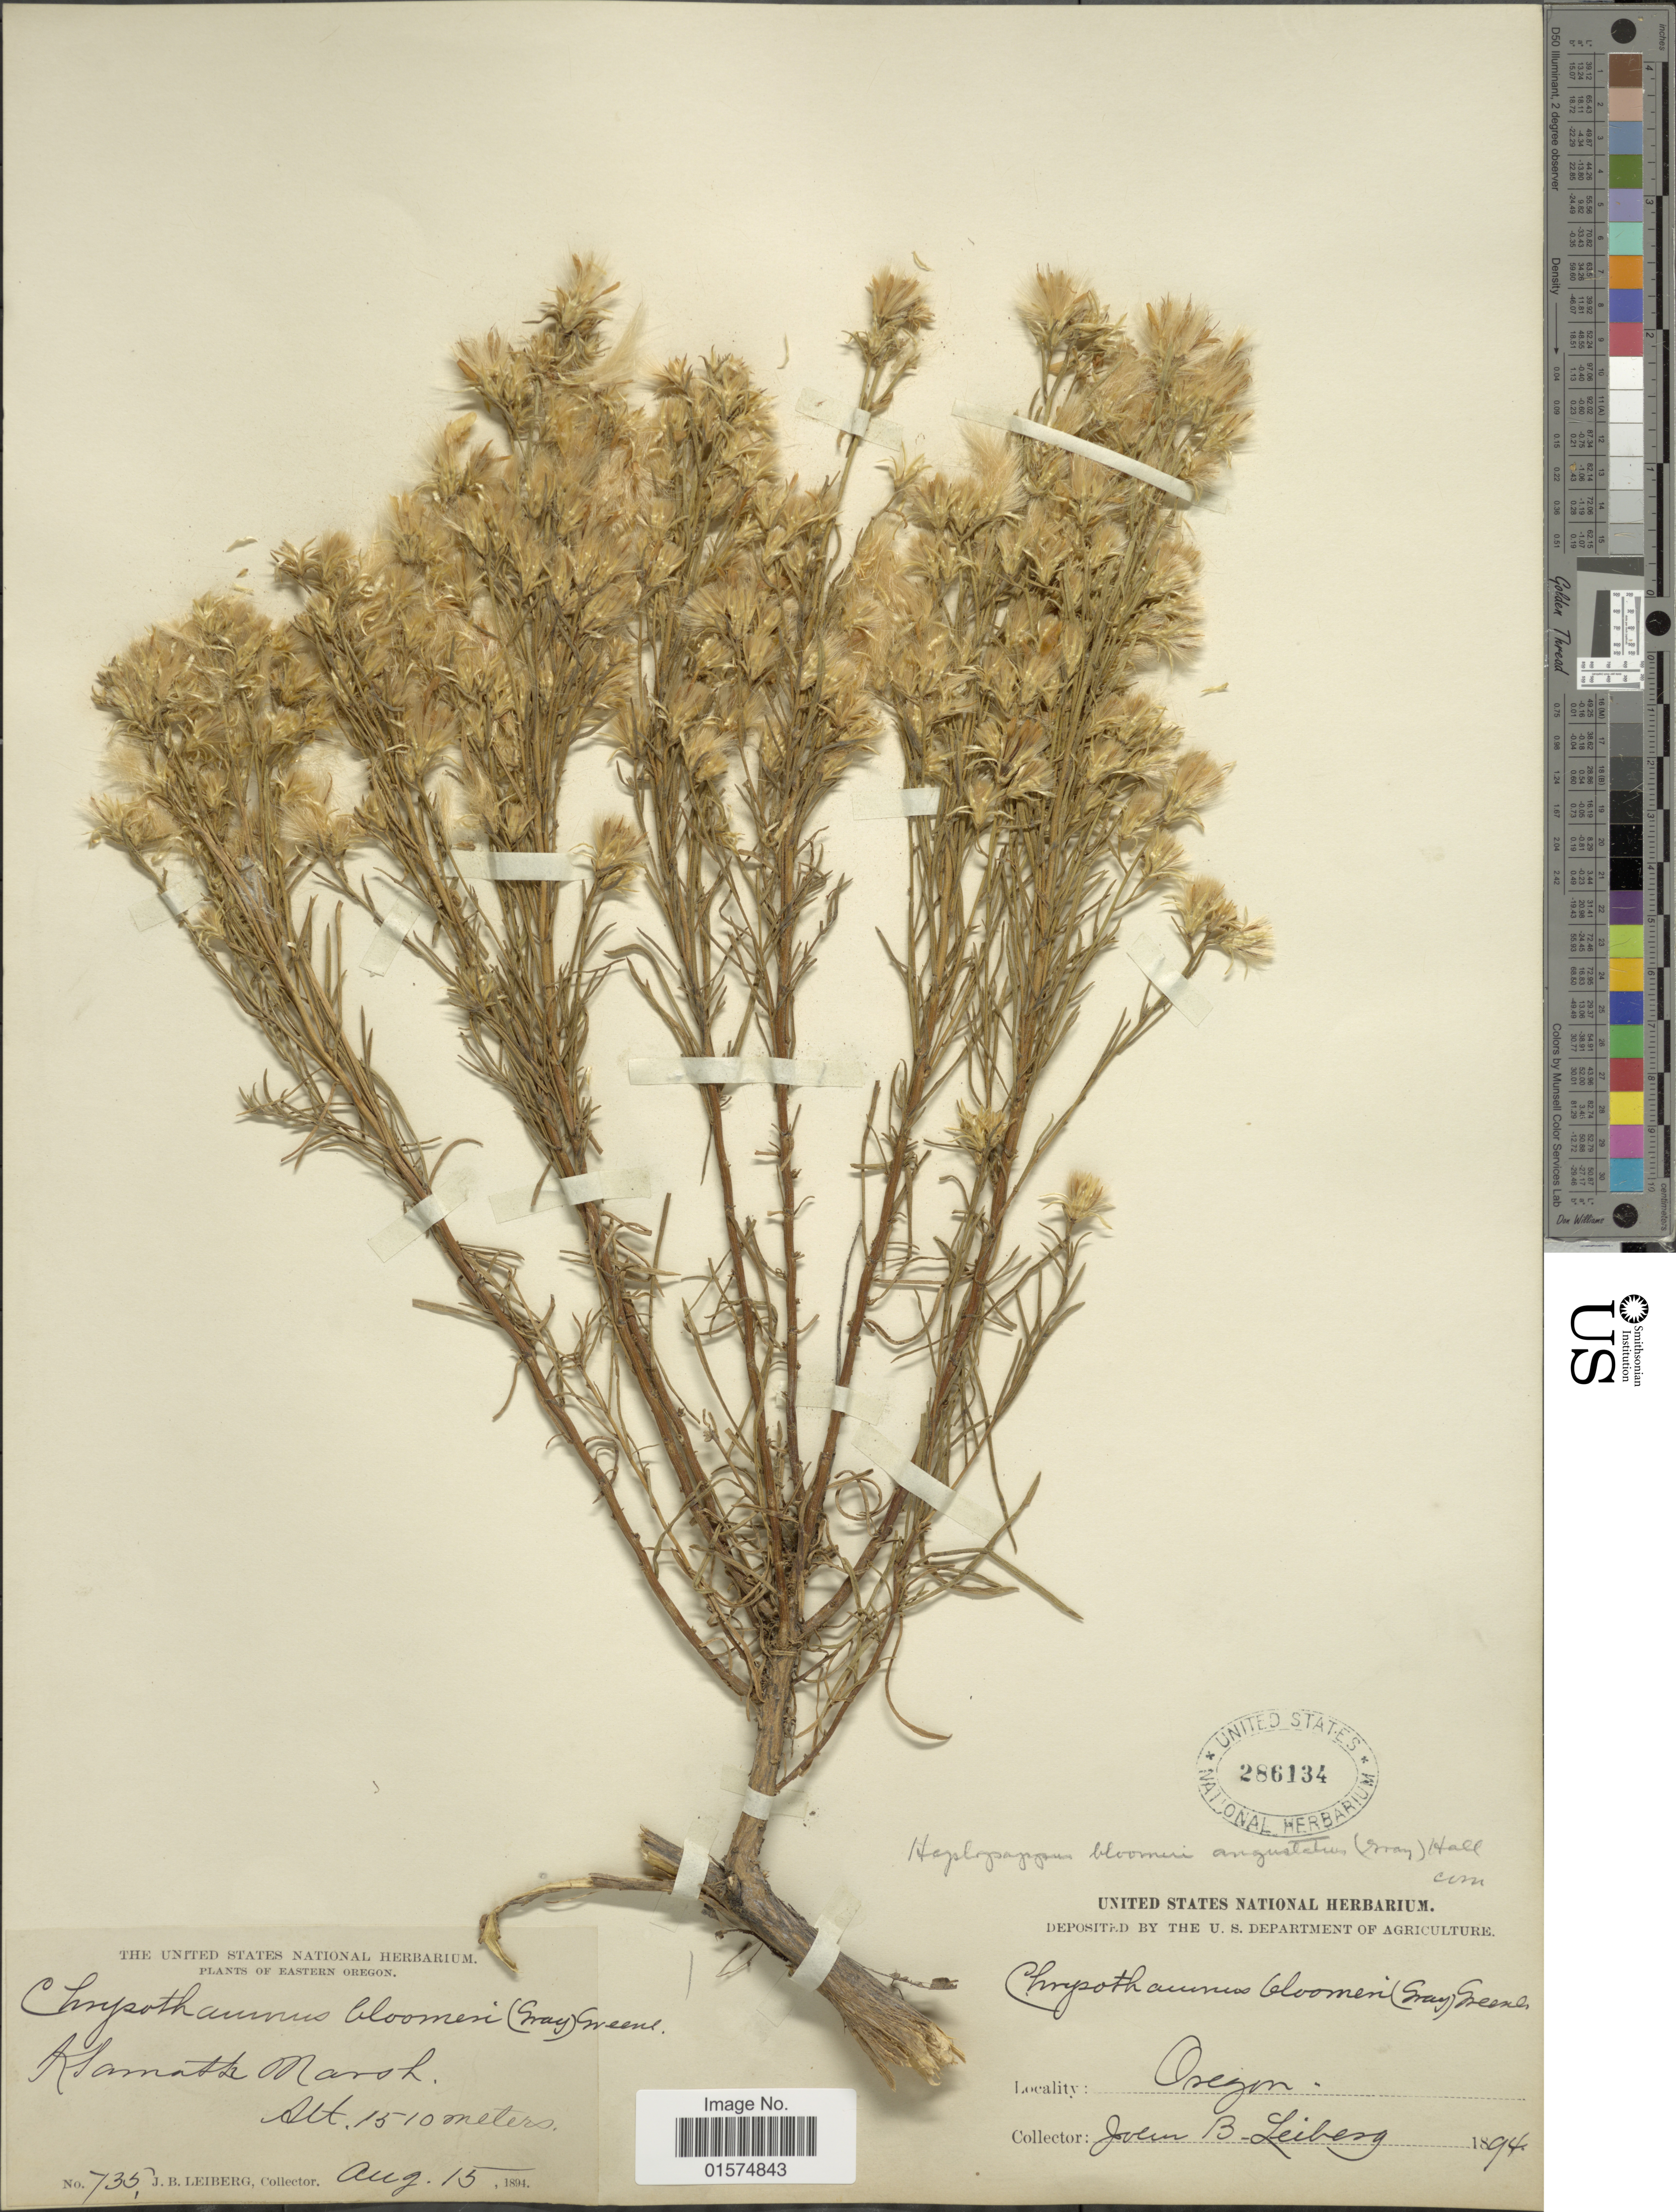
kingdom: Plantae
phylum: Tracheophyta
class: Magnoliopsida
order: Asterales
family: Asteraceae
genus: Ericameria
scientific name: Ericameria bloomeri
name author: (A. Gray) J.F. Macbr.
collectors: J. B. Leiberg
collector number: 735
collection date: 1894-08-15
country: United States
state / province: Oregon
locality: Eastern Oregon. Klamath Marsh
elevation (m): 1510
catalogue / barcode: US 286134